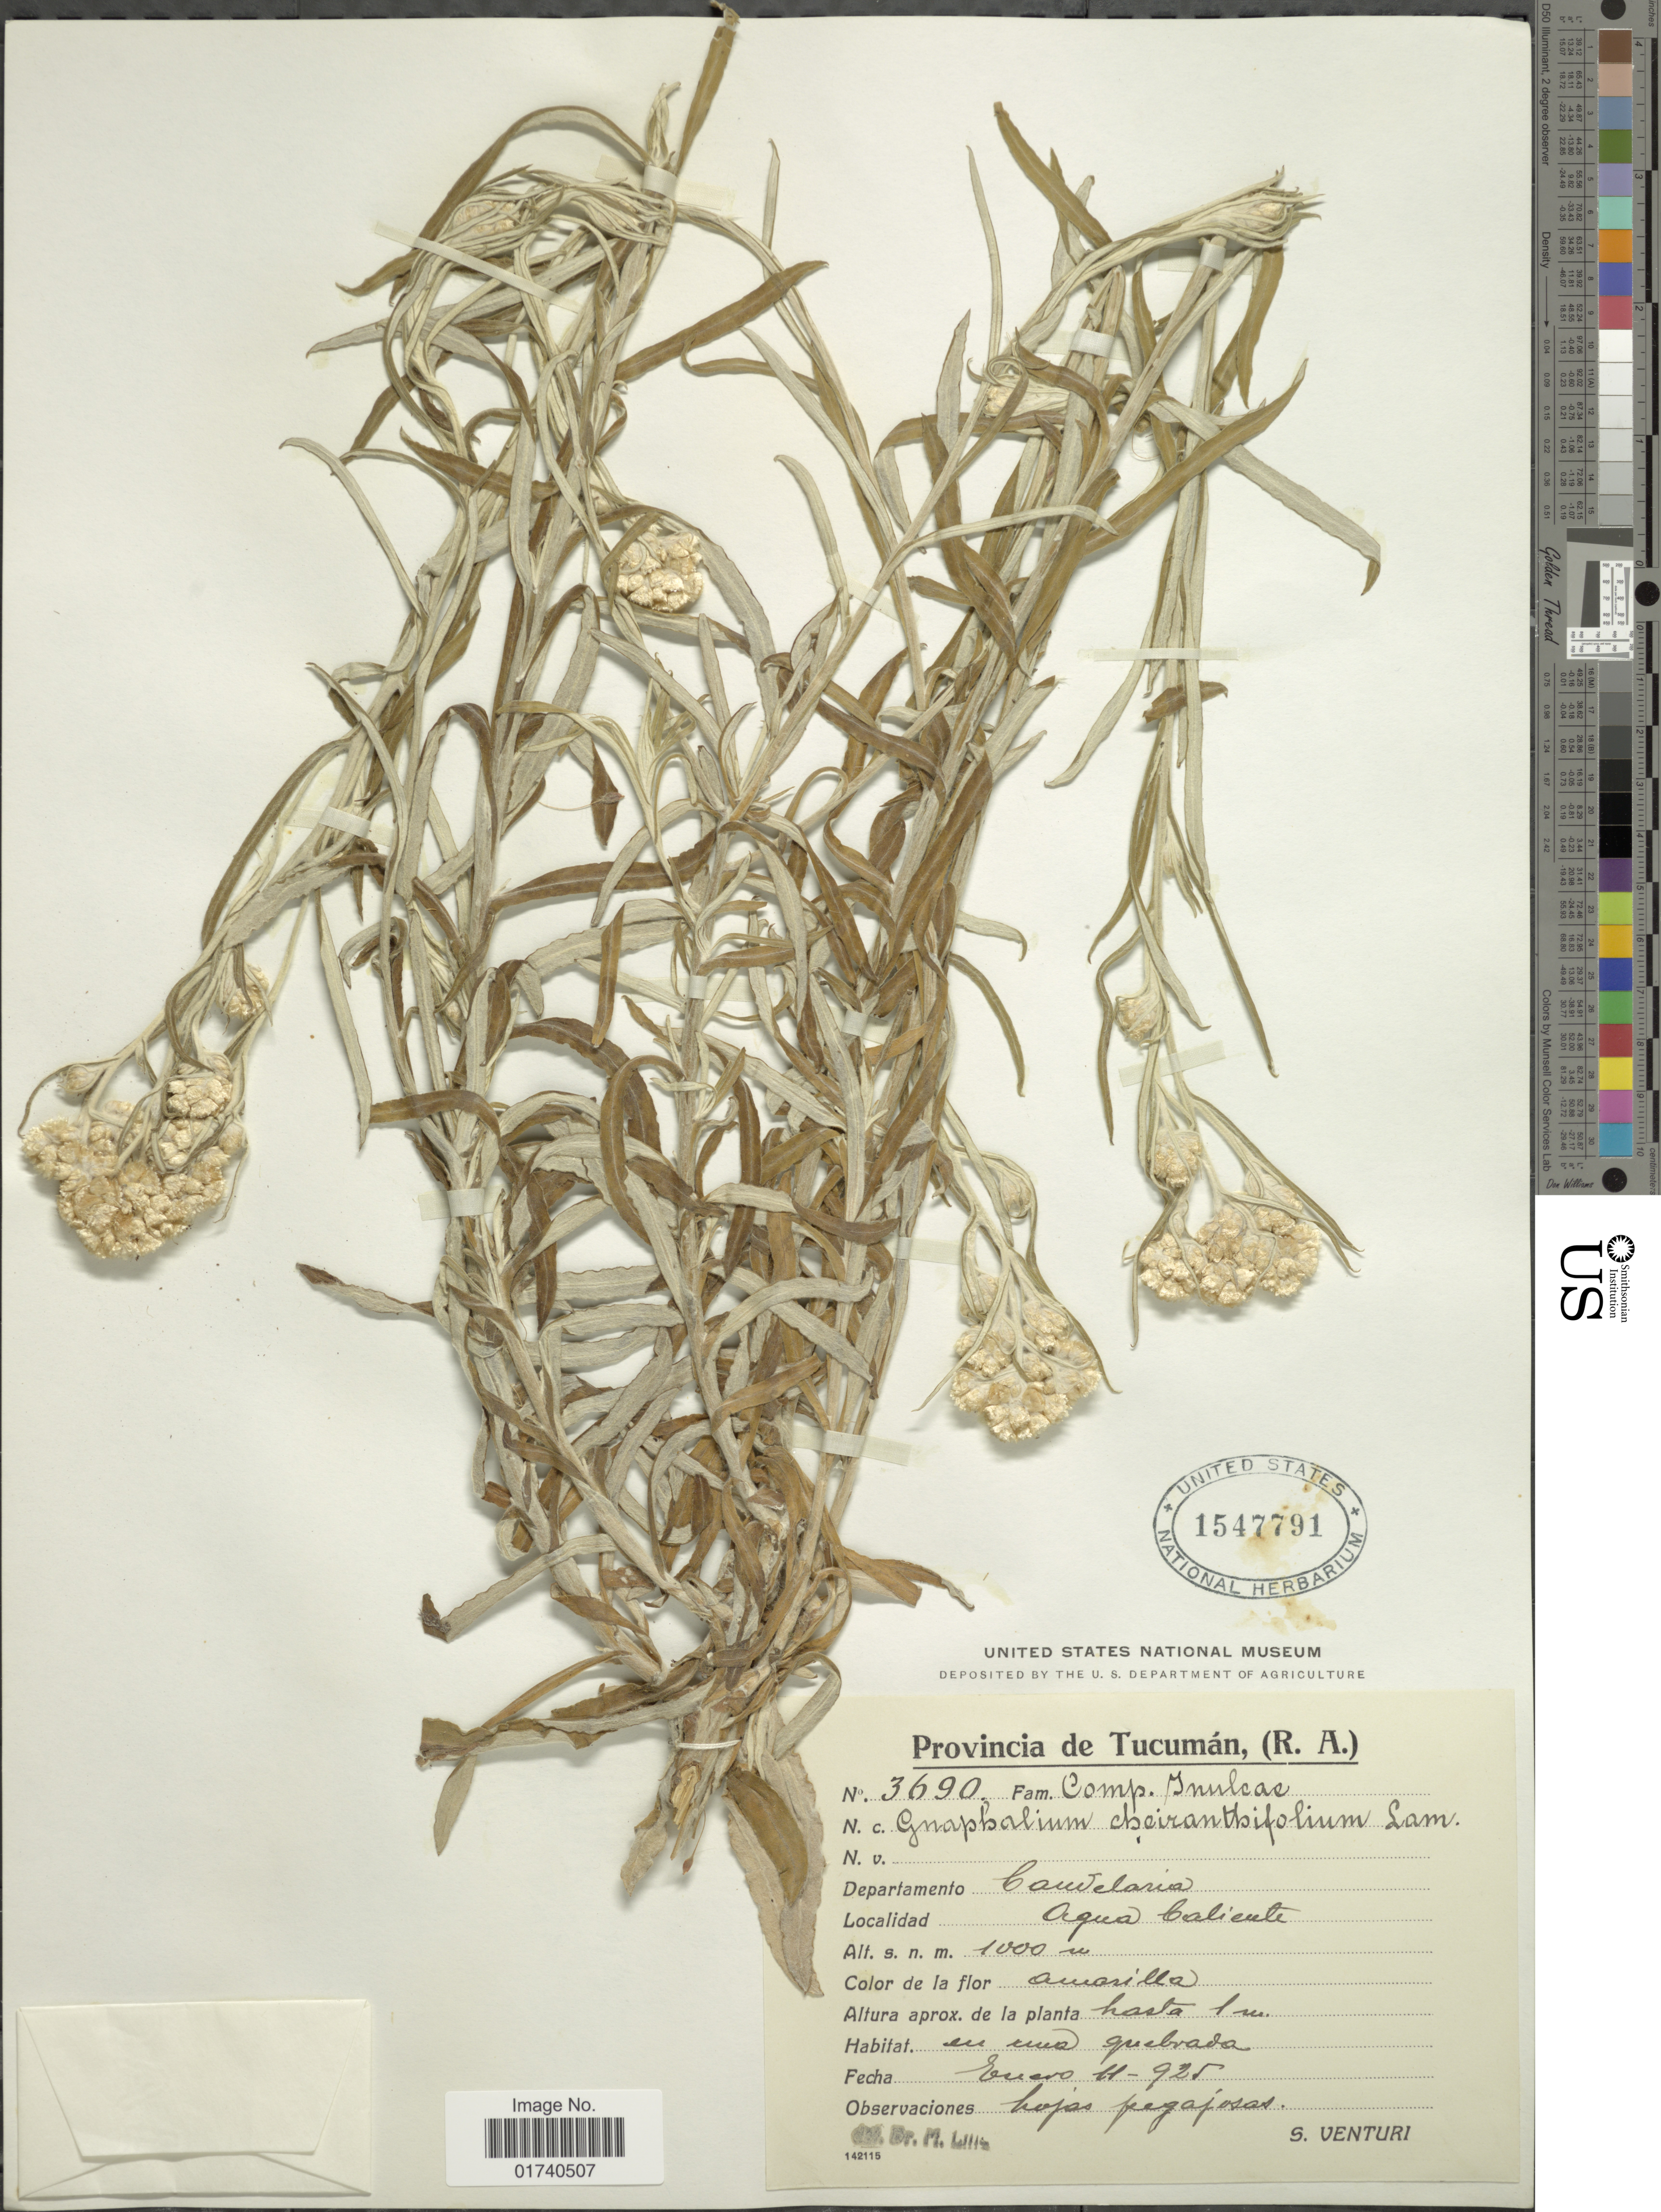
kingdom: Plantae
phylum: Tracheophyta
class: Magnoliopsida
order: Asterales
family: Asteraceae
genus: Pseudognaphalium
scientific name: Pseudognaphalium cheiranthifolium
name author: (Lam.) Hilliard & B.L. Burtt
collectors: S. Venturi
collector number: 3690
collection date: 1925-01-11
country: Argentina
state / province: Tucuman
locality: R. A. Departamento Candelaria. Agua Caliente.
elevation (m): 1000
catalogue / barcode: US 1547791